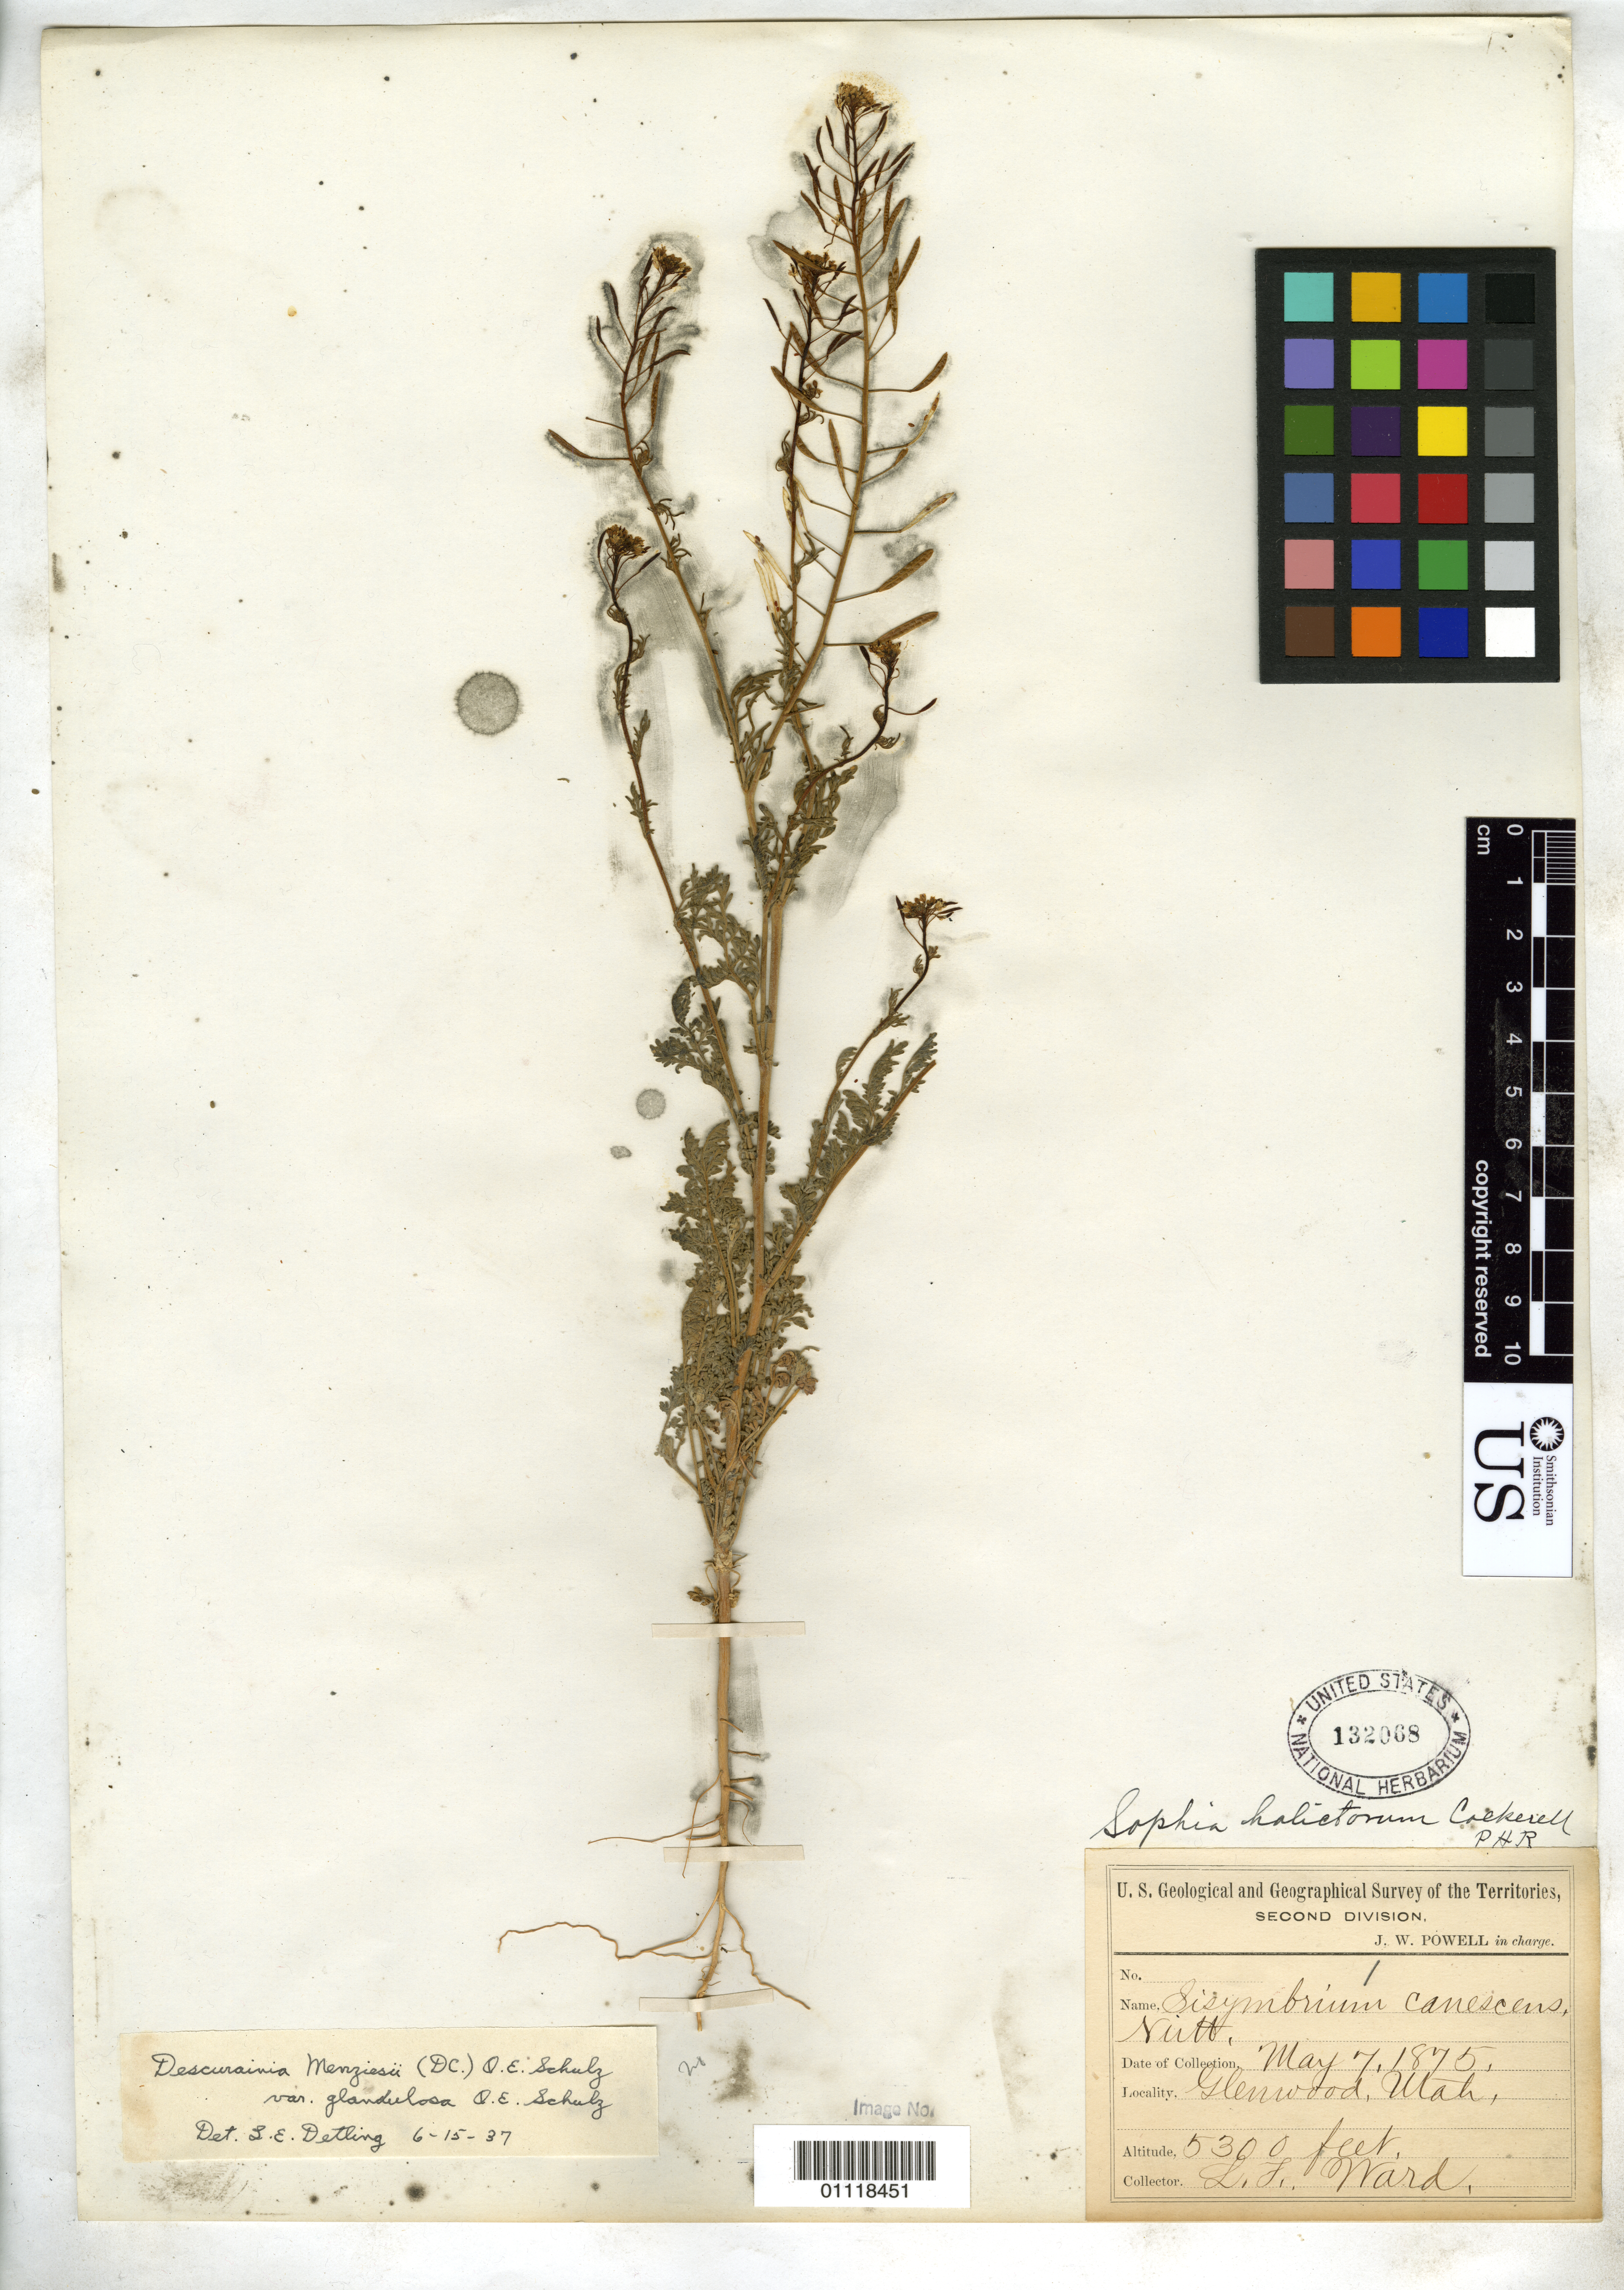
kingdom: Plantae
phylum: Tracheophyta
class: Magnoliopsida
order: Brassicales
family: Brassicaceae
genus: Descurainia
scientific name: Descurainia sp.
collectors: L. F. Ward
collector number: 1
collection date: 1875-05-07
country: United States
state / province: Utah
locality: Glenwood.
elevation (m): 1615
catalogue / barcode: US 132068